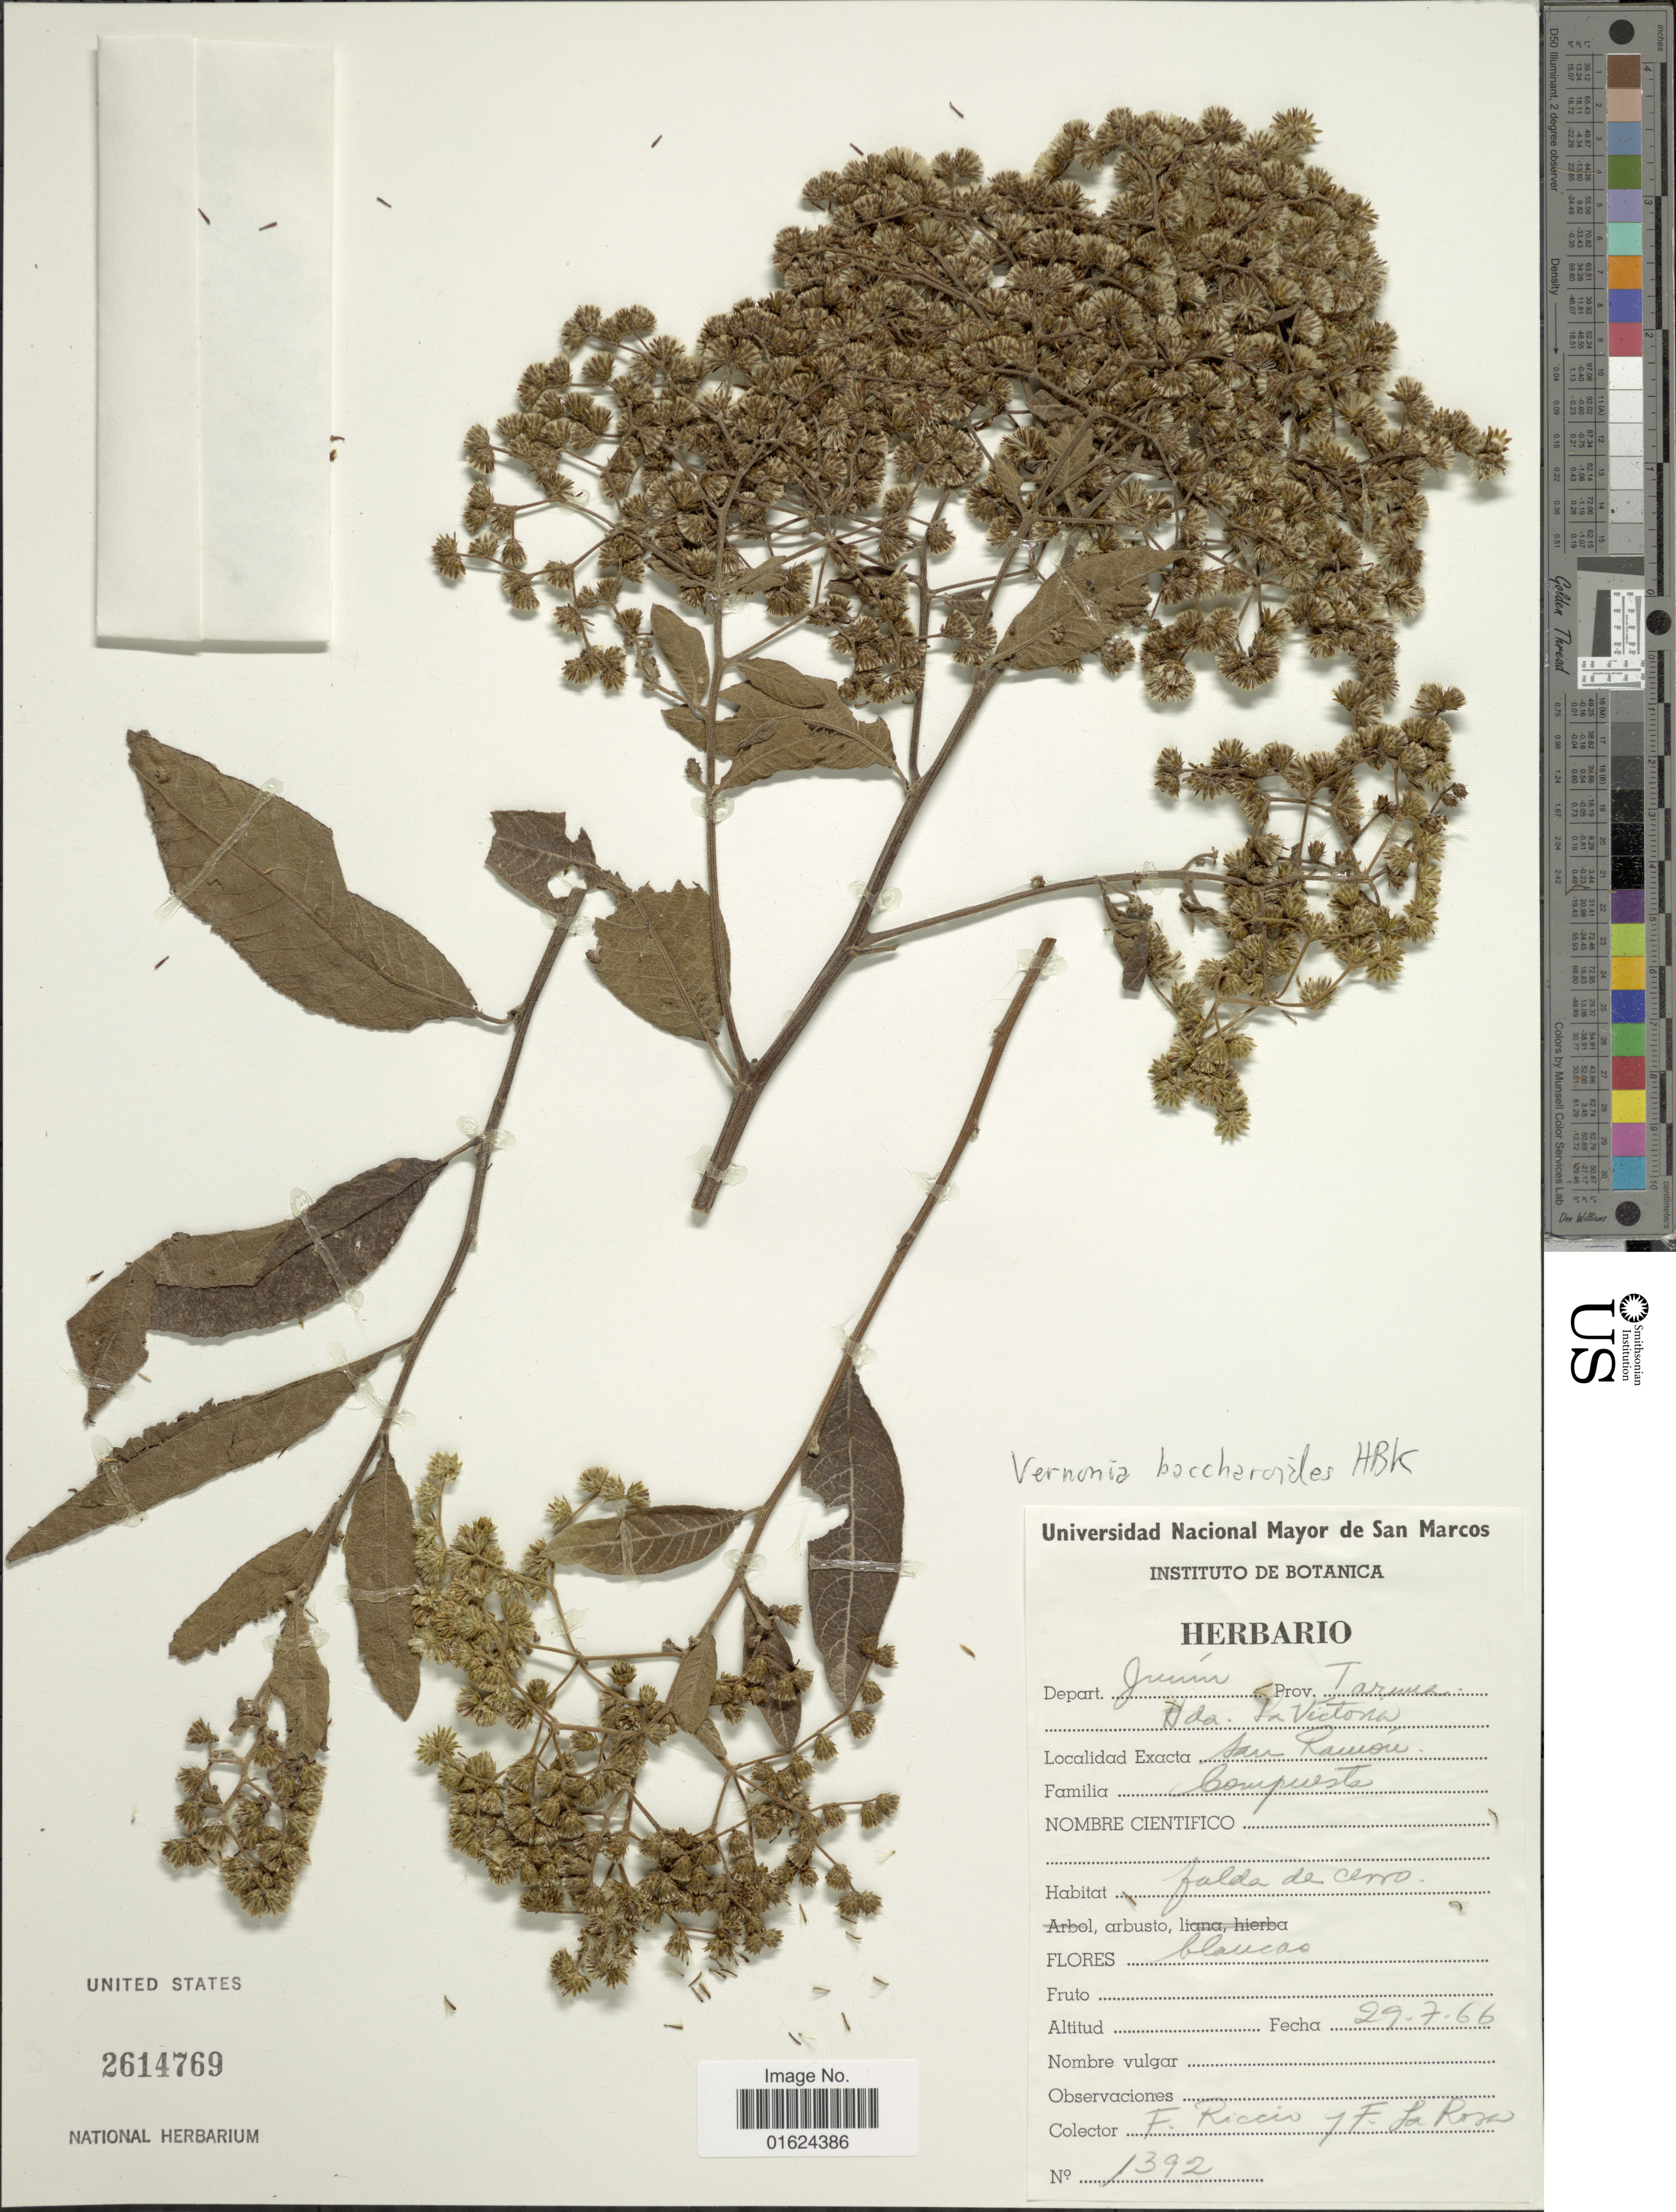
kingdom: Plantae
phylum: Tracheophyta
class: Magnoliopsida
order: Asterales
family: Asteraceae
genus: Vernonanthura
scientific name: Vernonanthura patens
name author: (Kunth) H. Rob.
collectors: F. Riccio & -. La Rosa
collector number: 1392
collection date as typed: Transcribed d/m/y: 29/7/66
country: Peru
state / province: Junín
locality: Depart. Junin, Prov. Tarma, San Ramon.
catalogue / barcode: US 2614769